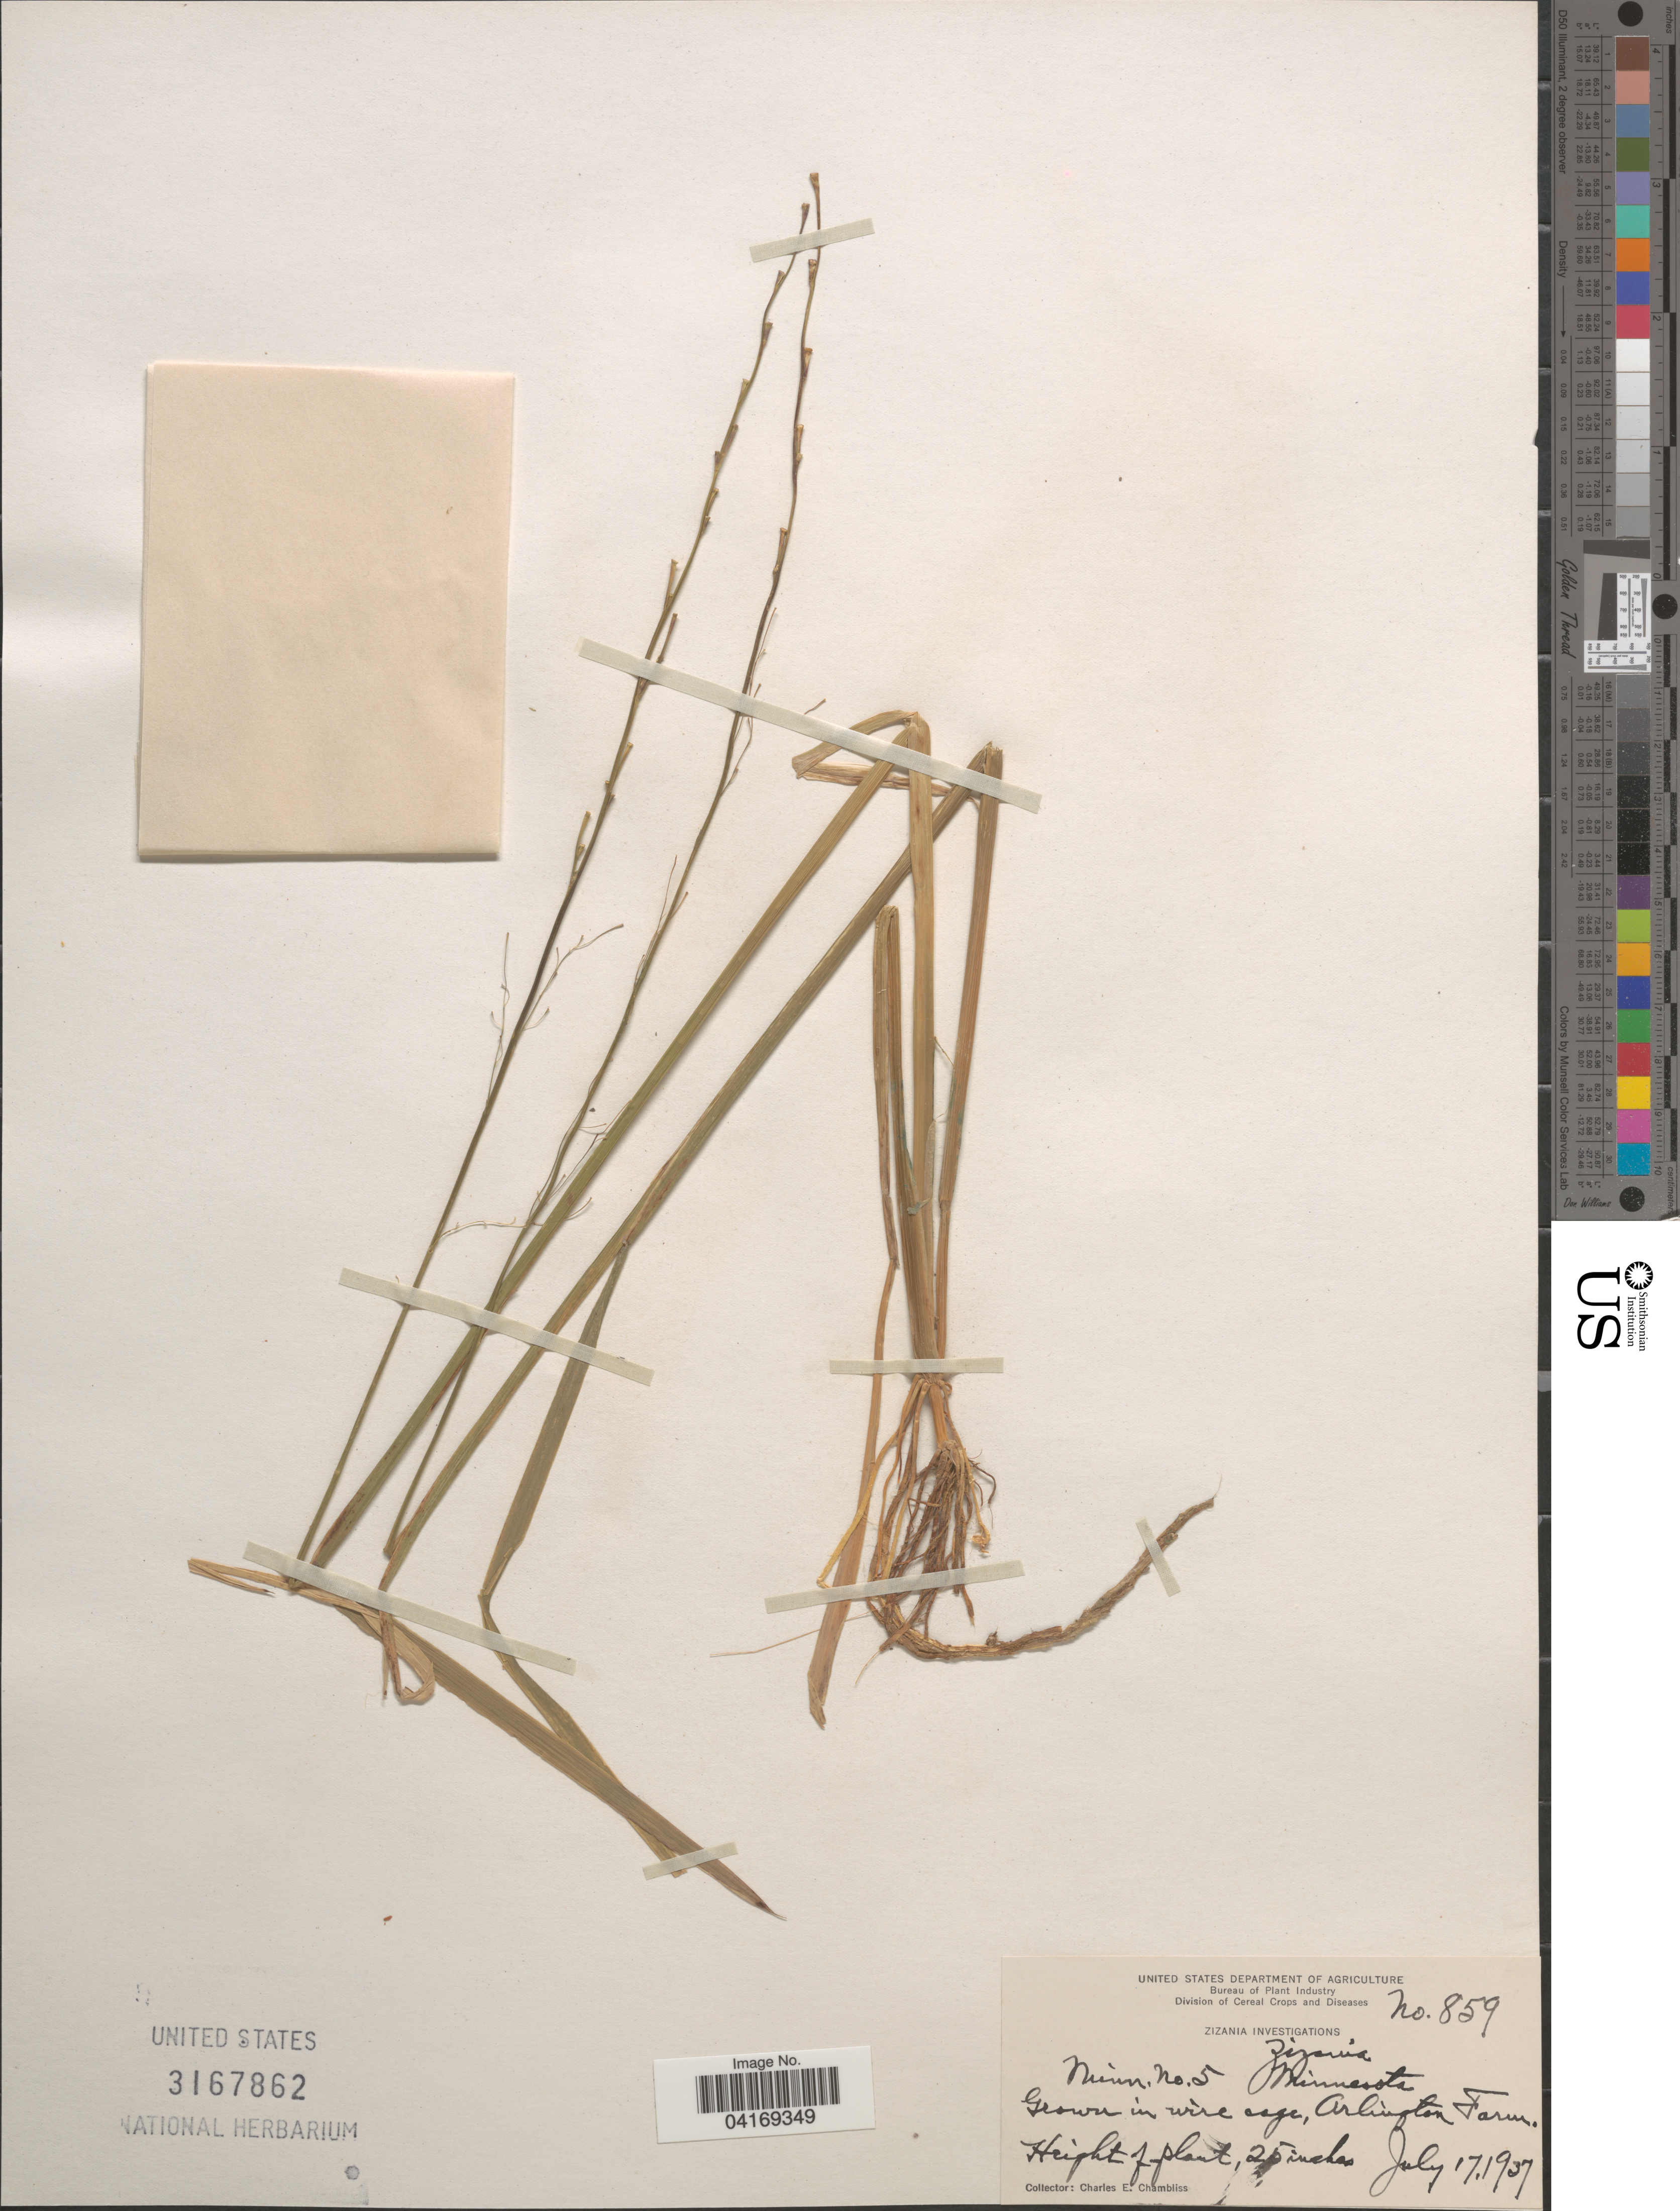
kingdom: Plantae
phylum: Tracheophyta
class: Liliopsida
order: Poales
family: Poaceae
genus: Zizania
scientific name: Zizania sp.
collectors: C. Chambliss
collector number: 859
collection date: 1937-07-17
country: United States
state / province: Virginia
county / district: Arlington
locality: In wire cage, Arlington Farm.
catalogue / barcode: US 3167862